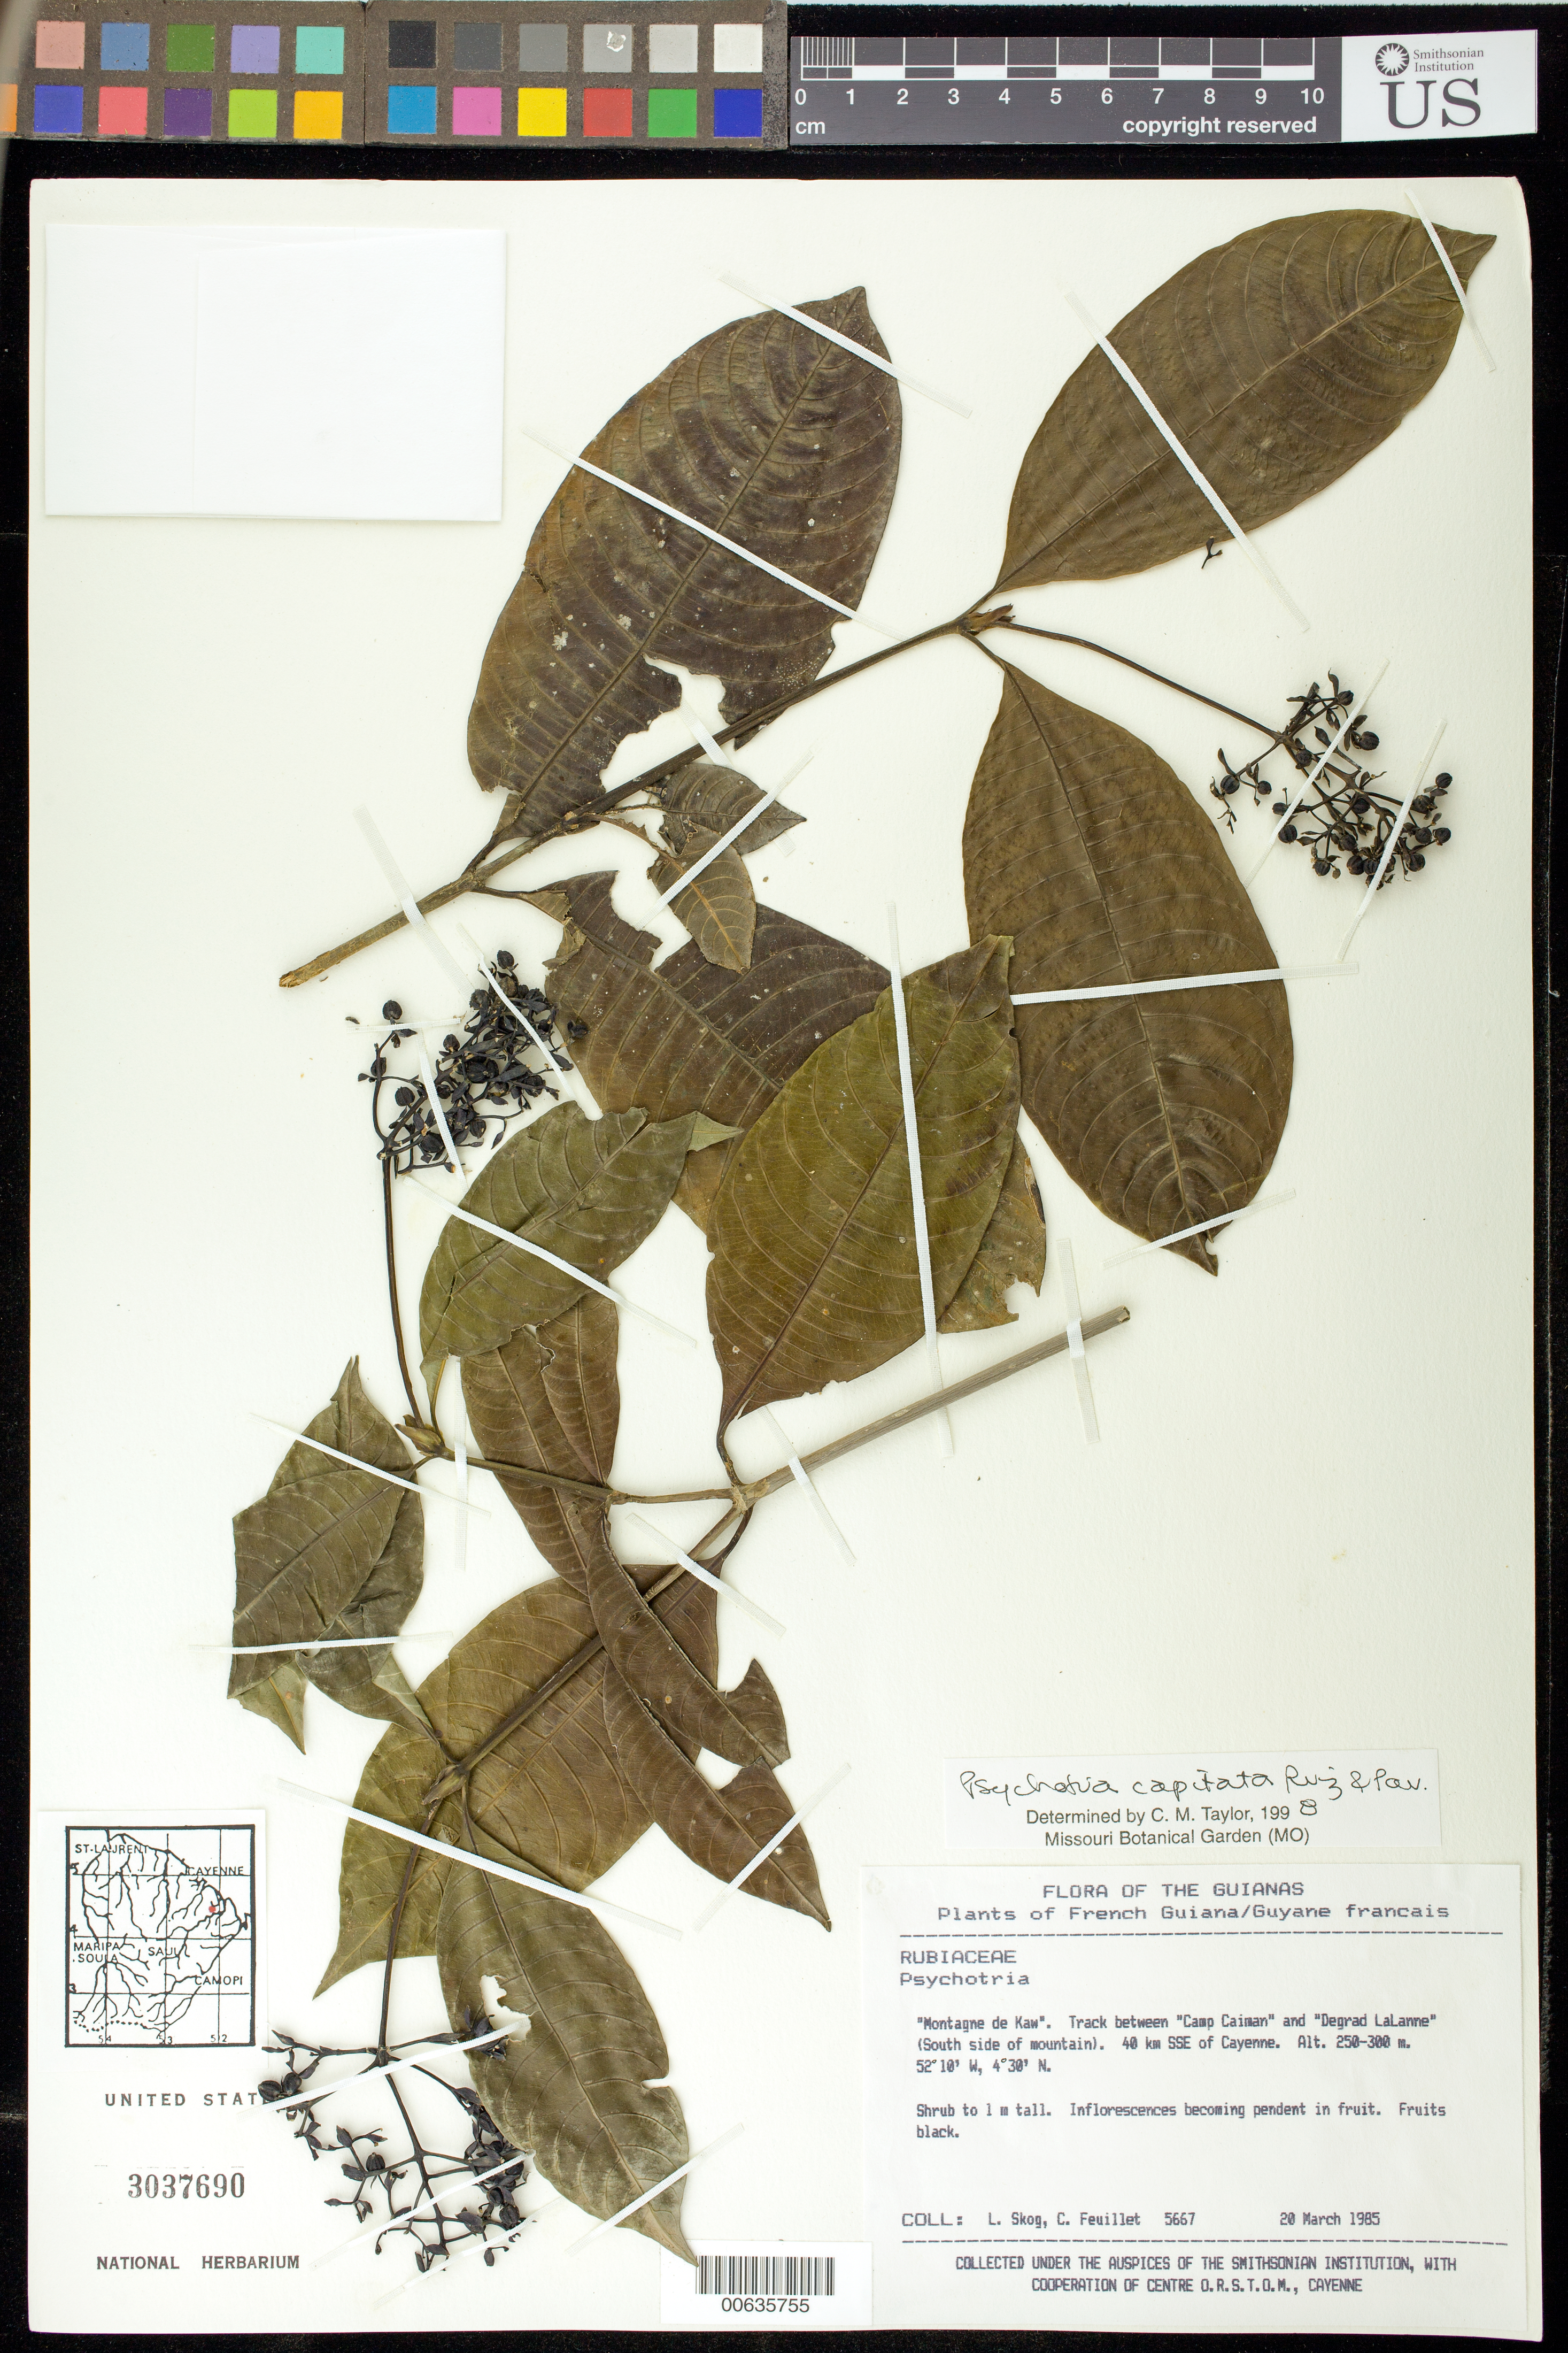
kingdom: Plantae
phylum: Tracheophyta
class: Magnoliopsida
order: Gentianales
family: Rubiaceae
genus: Palicourea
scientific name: Palicourea violacea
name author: (Aubl.) A. Rich.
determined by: Kirkbride, J. H., Jr.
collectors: L. E. Skog, C. Feuillet & G. Cremers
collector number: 5667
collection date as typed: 20 March 1985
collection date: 1985-03-20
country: French Guiana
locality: Montagne de Kaw, south side. Track between Camp Caiman and Degrad LaLanne, 40 km SSE of Cayenne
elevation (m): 250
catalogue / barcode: US 3037690